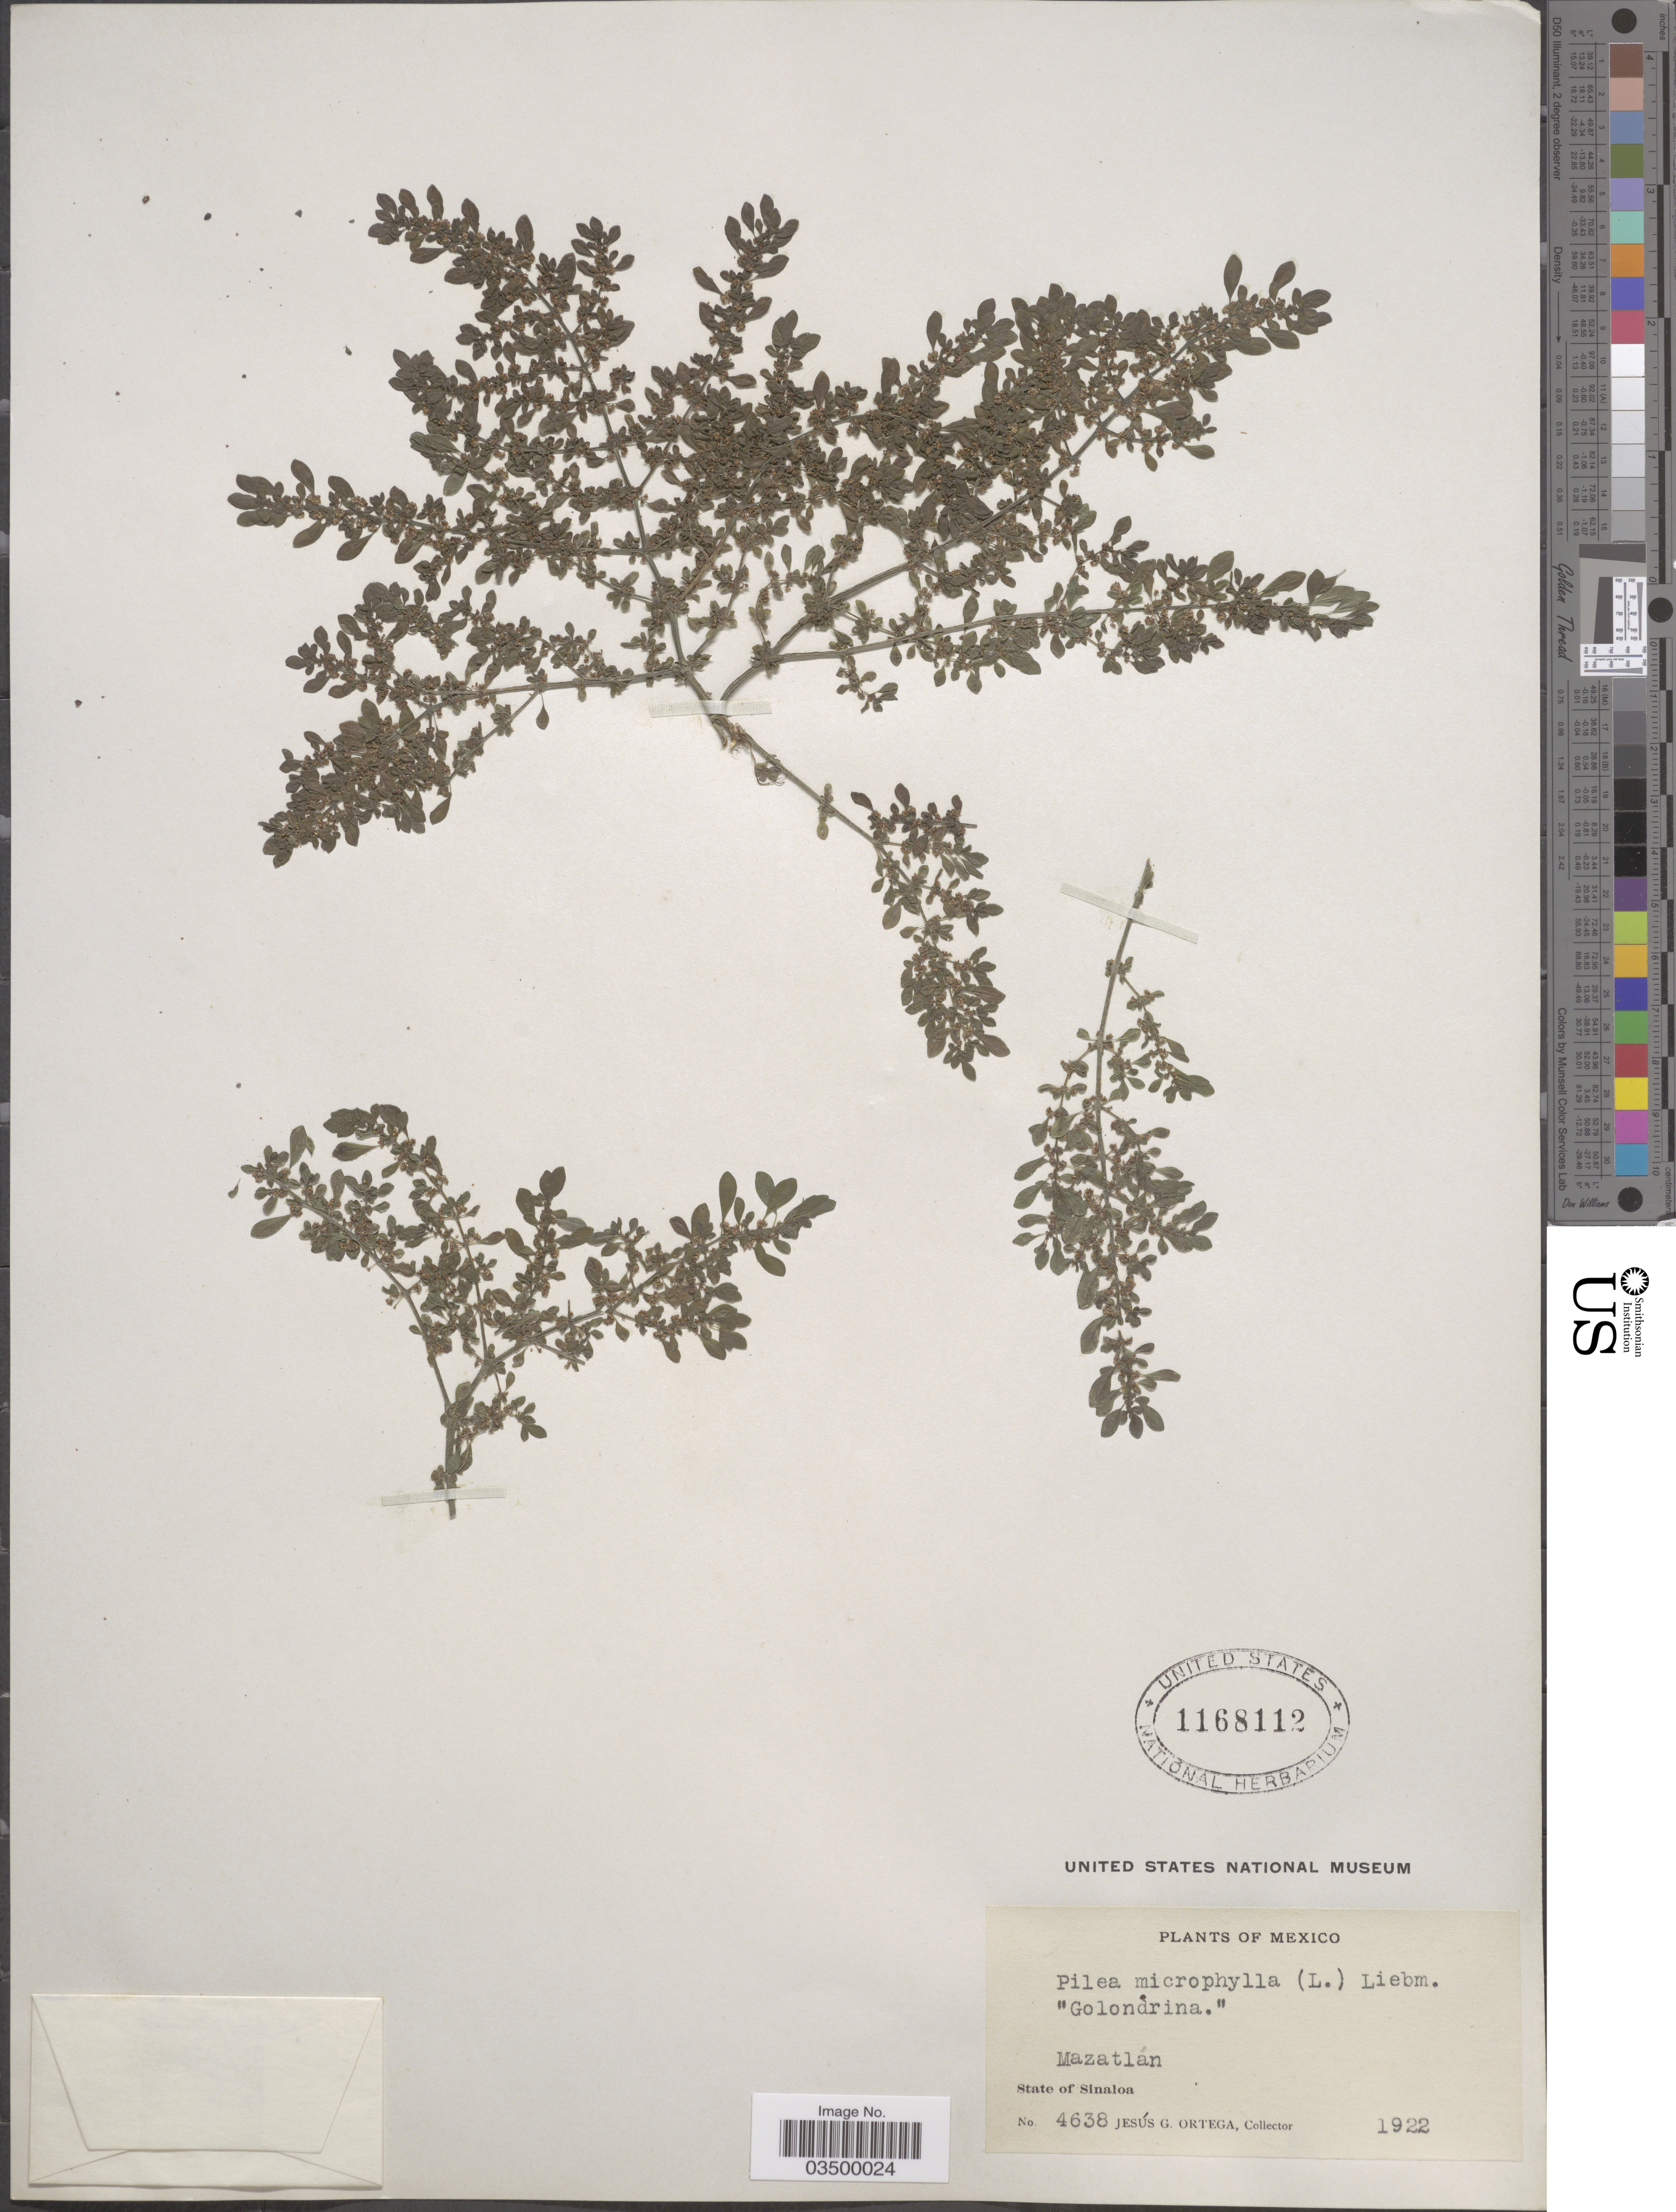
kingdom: Plantae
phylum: Tracheophyta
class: Magnoliopsida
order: Rosales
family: Urticaceae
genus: Pilea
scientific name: Pilea microphylla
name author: (L.) Liebm.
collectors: J. Ortega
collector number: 4638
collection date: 1922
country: Mexico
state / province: Sinaloa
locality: Mazatlán.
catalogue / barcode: US 1168112